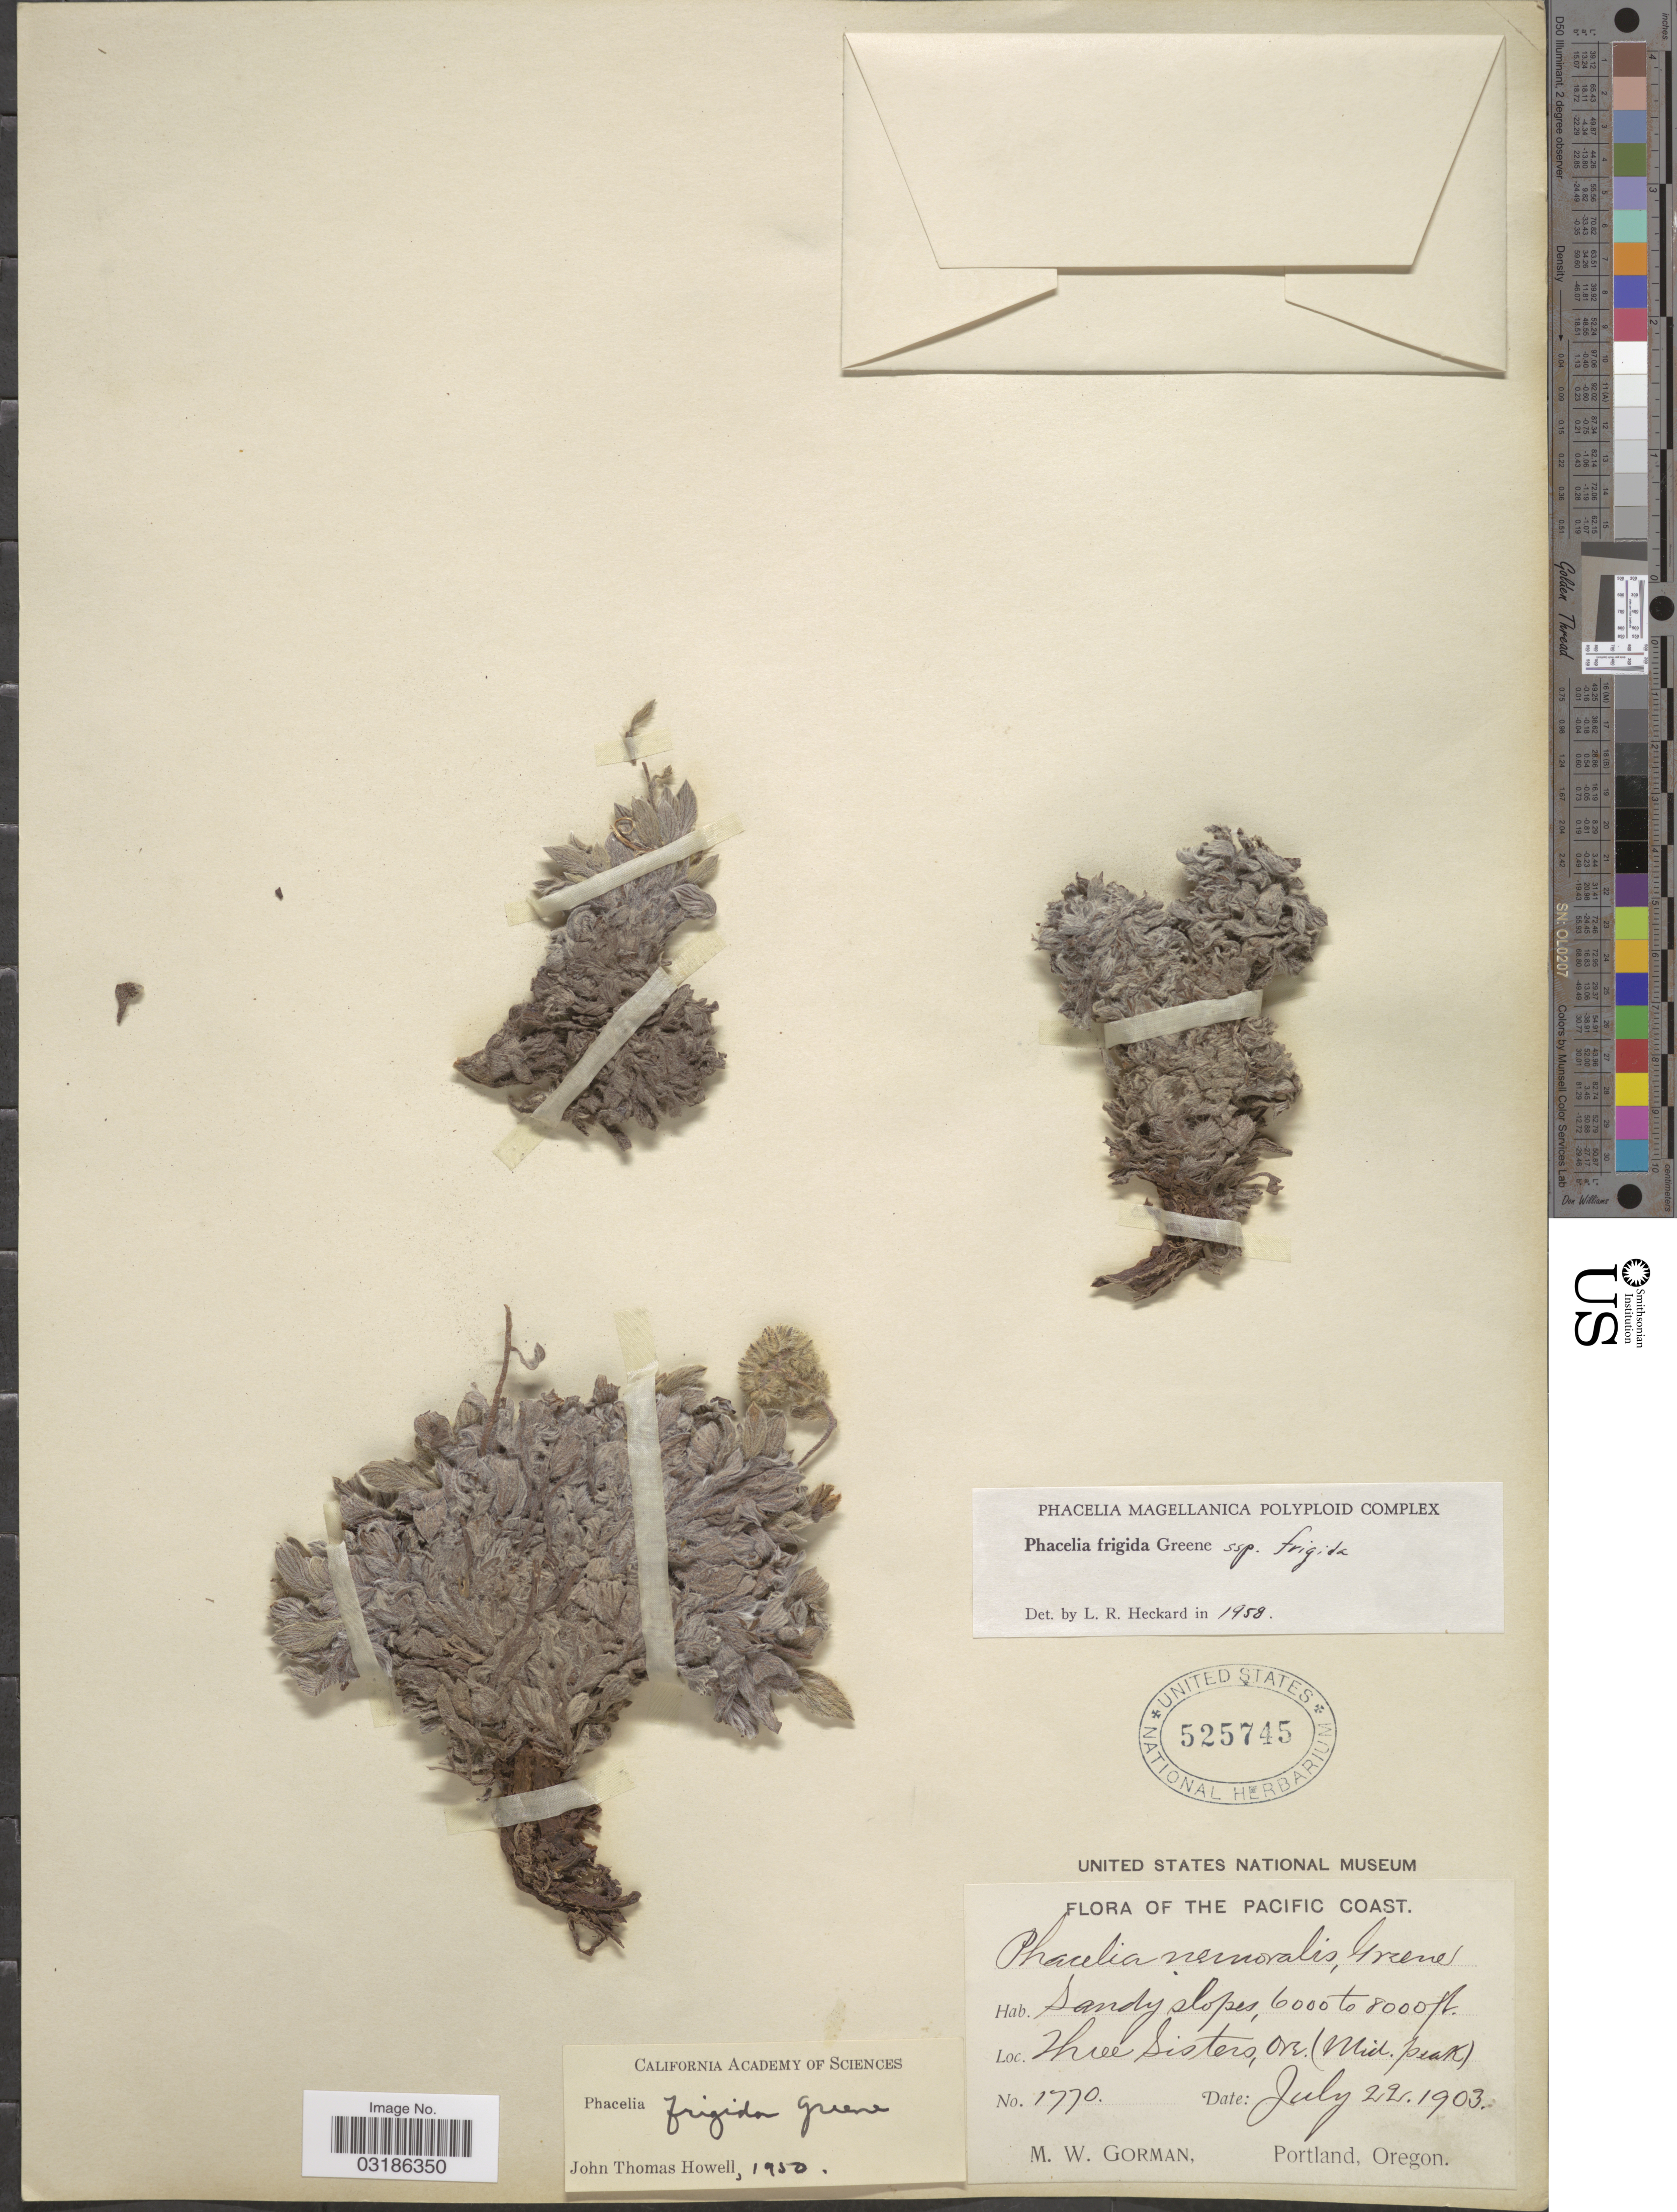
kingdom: Plantae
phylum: Tracheophyta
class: Magnoliopsida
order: Boraginales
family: Hydrophyllaceae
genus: Phacelia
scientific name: Phacelia frigida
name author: Greene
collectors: M. W. Gorman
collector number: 1770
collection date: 1903-07-22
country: United States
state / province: Oregon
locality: Pacific Coast. Three Sisters, Ore. (Mid. peak).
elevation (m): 1829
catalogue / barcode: US 525745